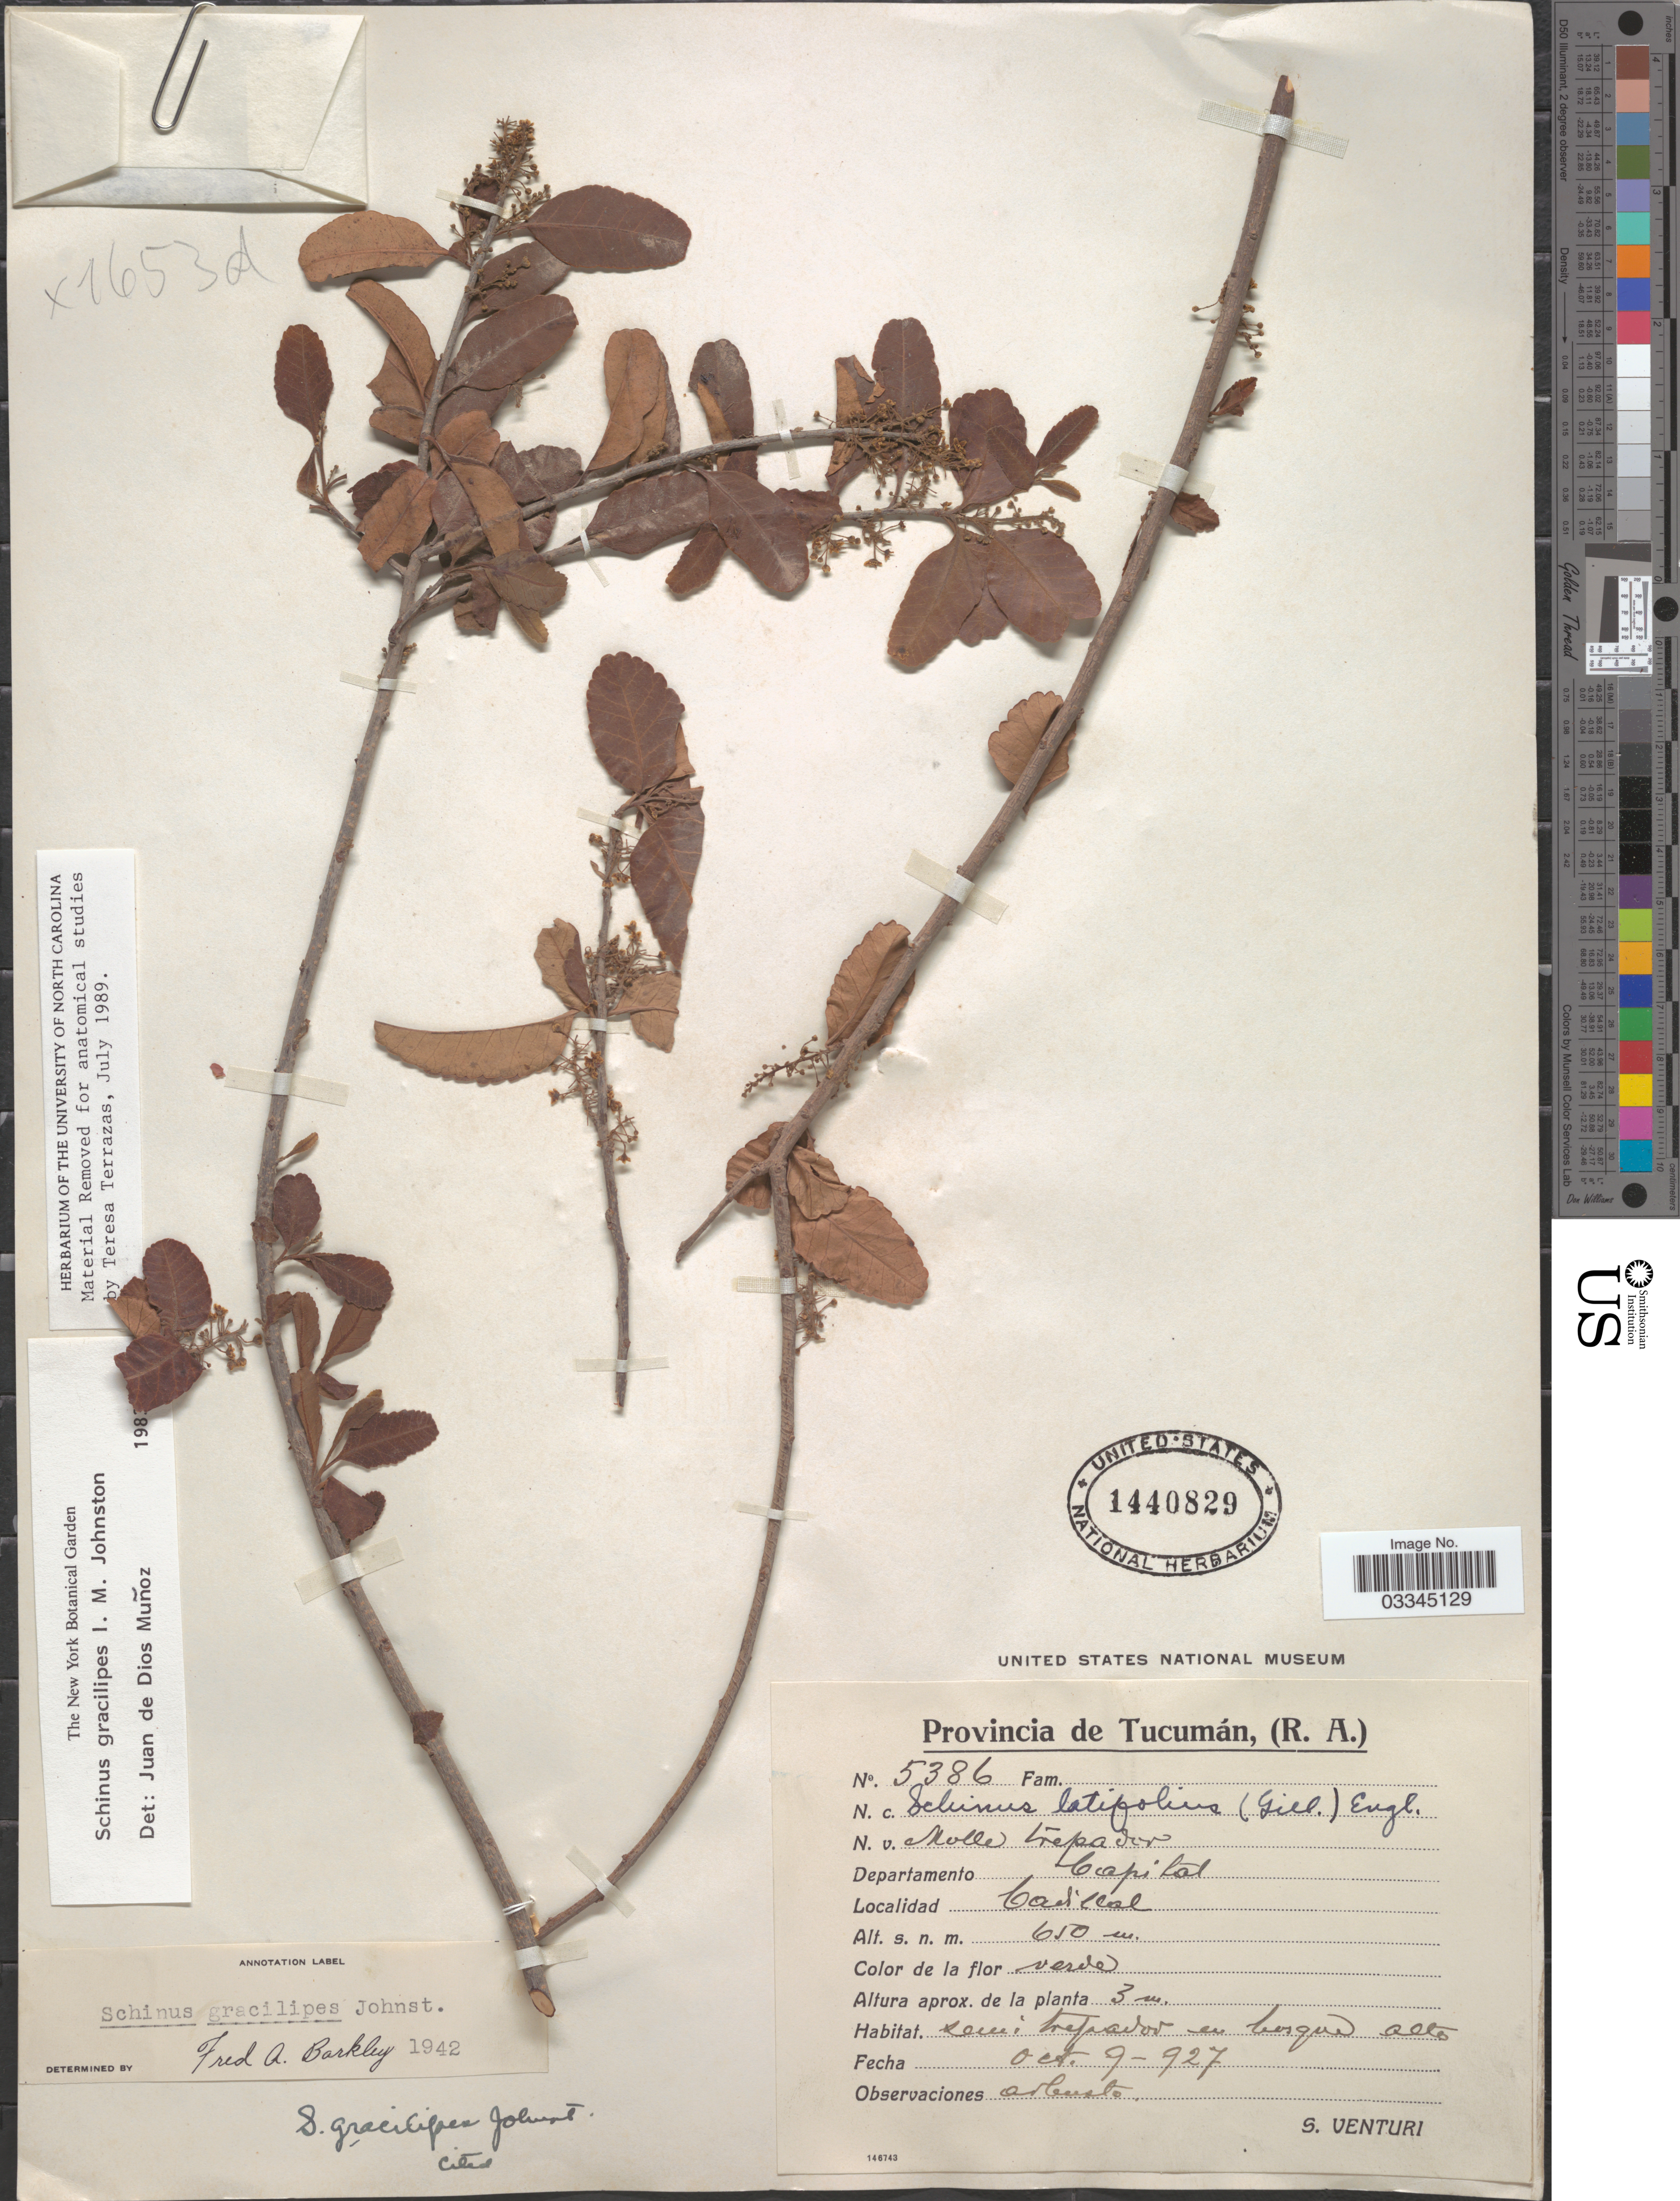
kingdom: Plantae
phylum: Tracheophyta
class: Magnoliopsida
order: Sapindales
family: Anacardiaceae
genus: Schinus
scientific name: Schinus gracilipes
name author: I.M. Johnst.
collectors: S. Venturi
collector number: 5386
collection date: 1927-10-09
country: Argentina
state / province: Tucuman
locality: Departamento Capital, Cadillal.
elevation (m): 650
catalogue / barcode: US 1440829